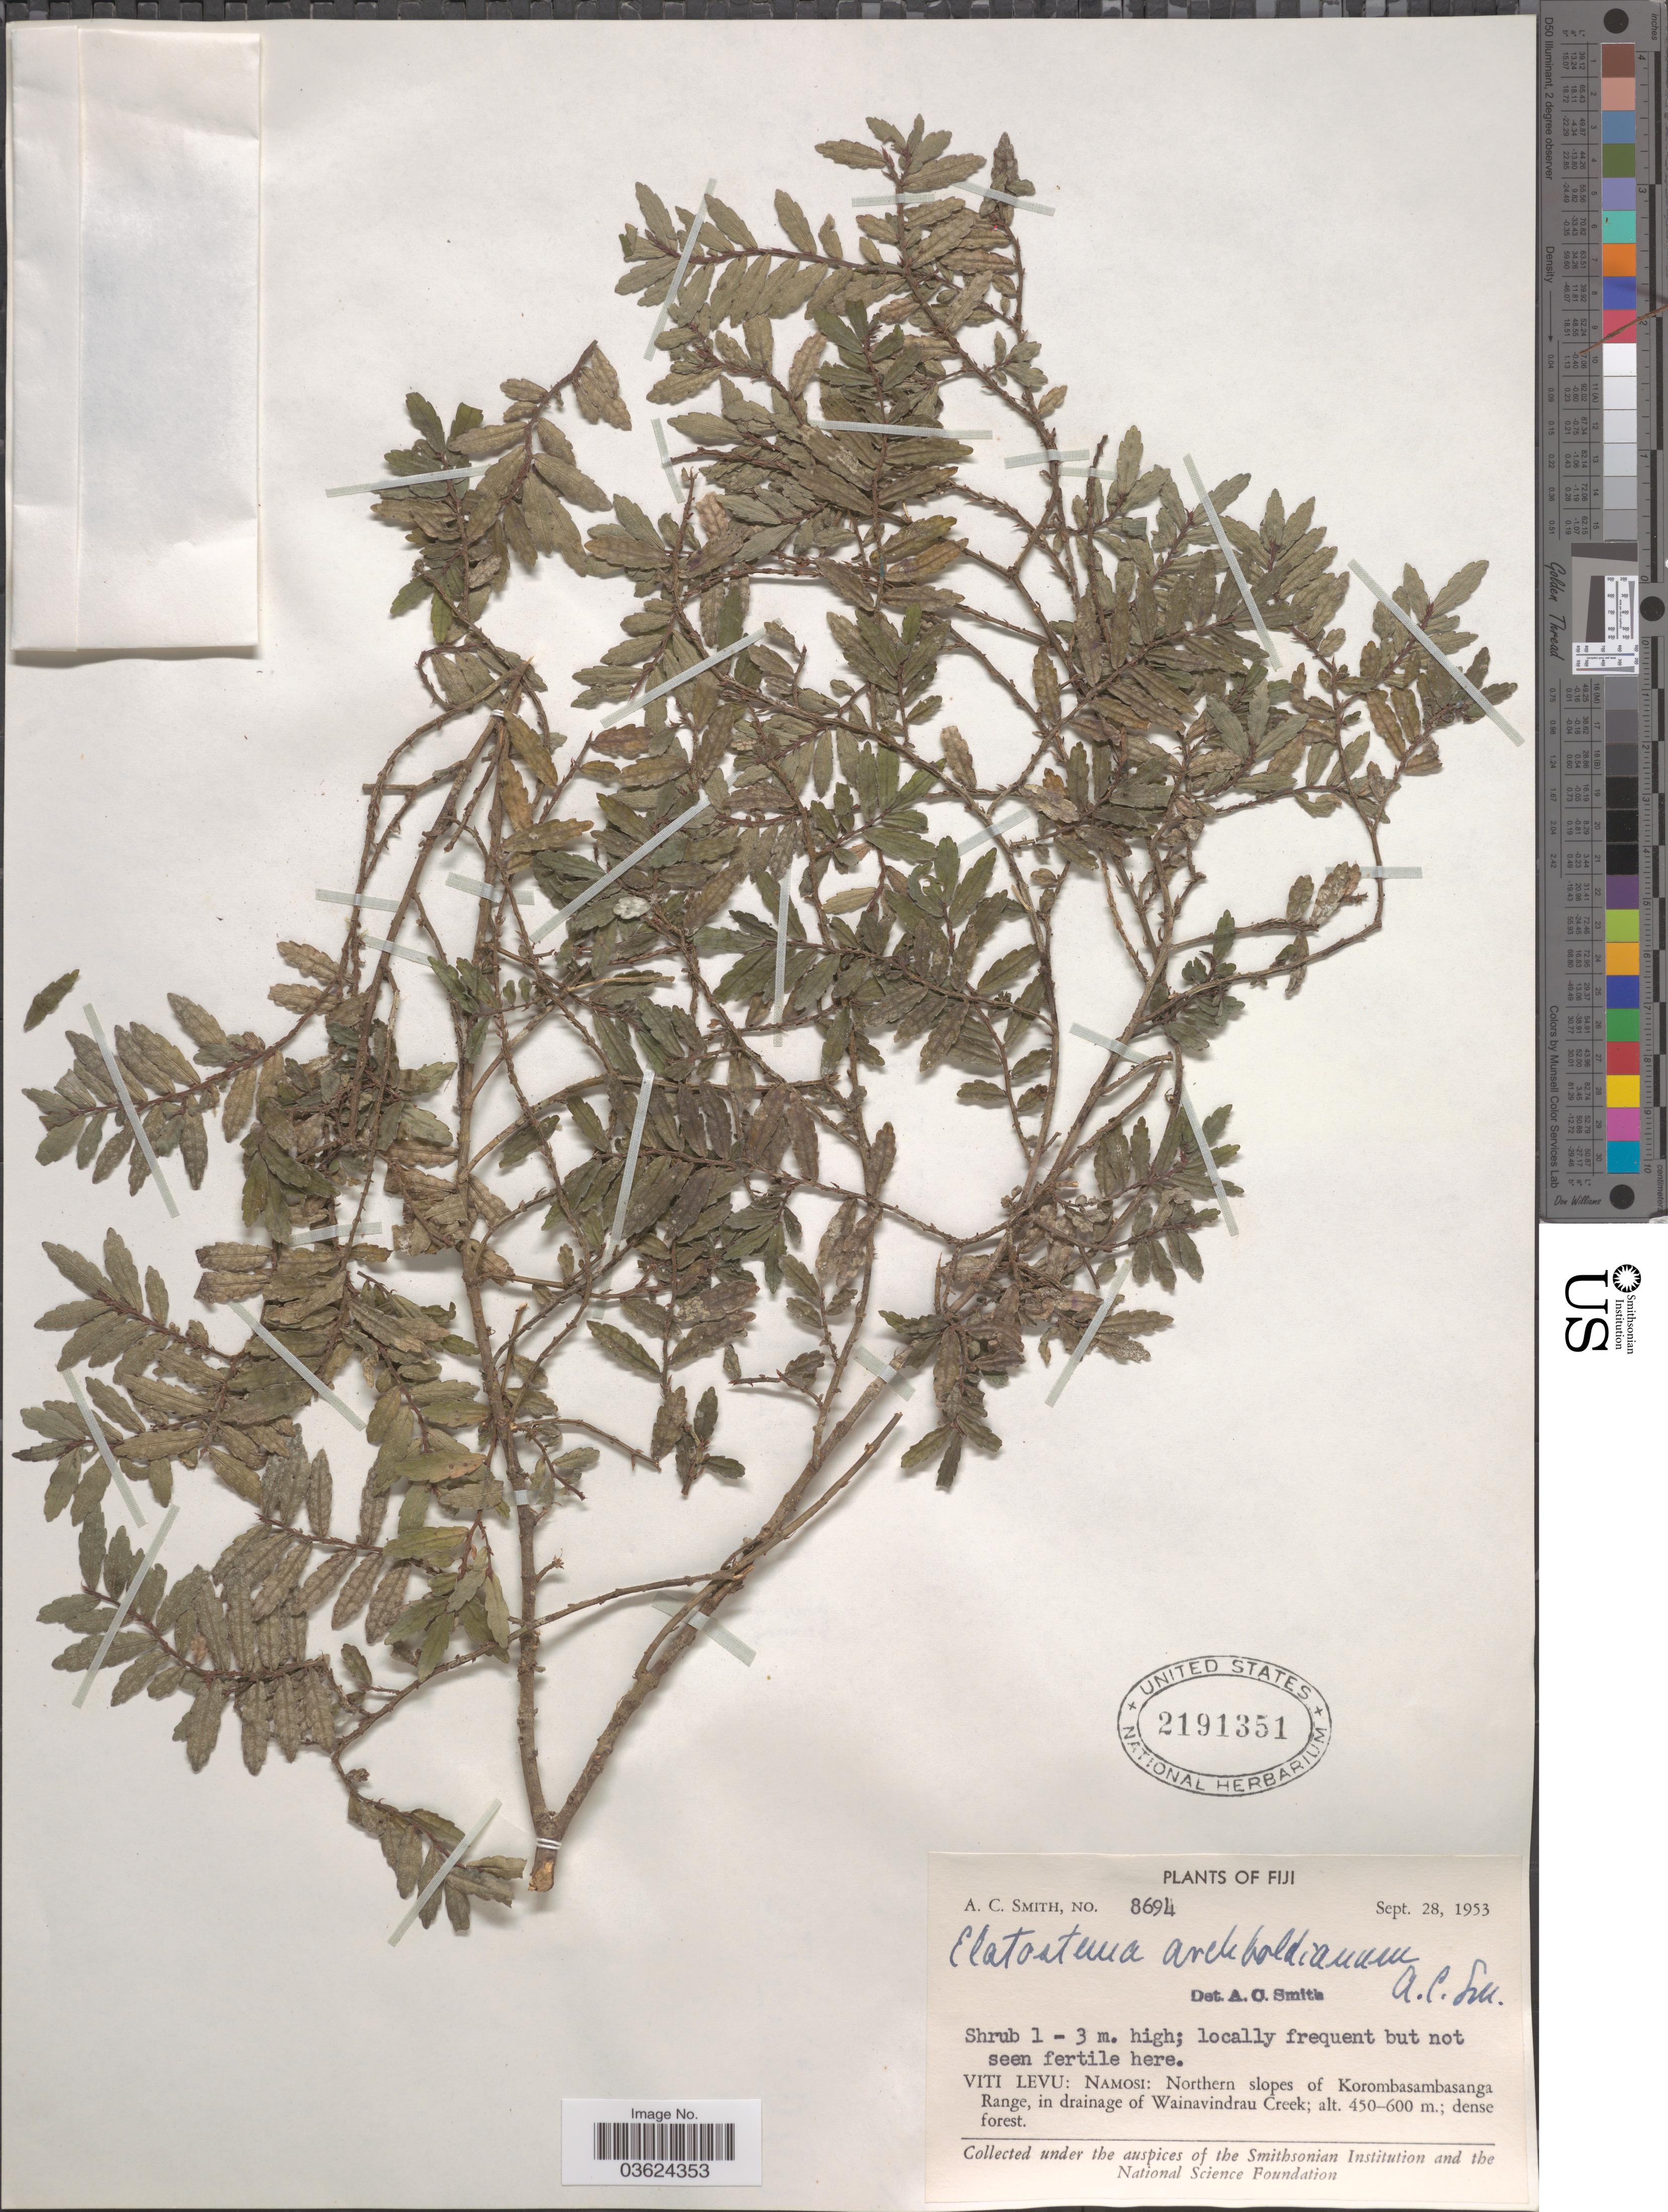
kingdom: Plantae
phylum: Tracheophyta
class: Magnoliopsida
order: Rosales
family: Urticaceae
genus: Elatostema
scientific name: Elatostema archboldianum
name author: A.C. Sm.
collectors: A. C. Smith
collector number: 8694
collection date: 1953-09-28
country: Fiji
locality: Viti Levu: Namosi: Northern slopes of Korombasambasanga Range, in drainage of Wainavindrau Creek.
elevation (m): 450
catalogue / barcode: US 2191351